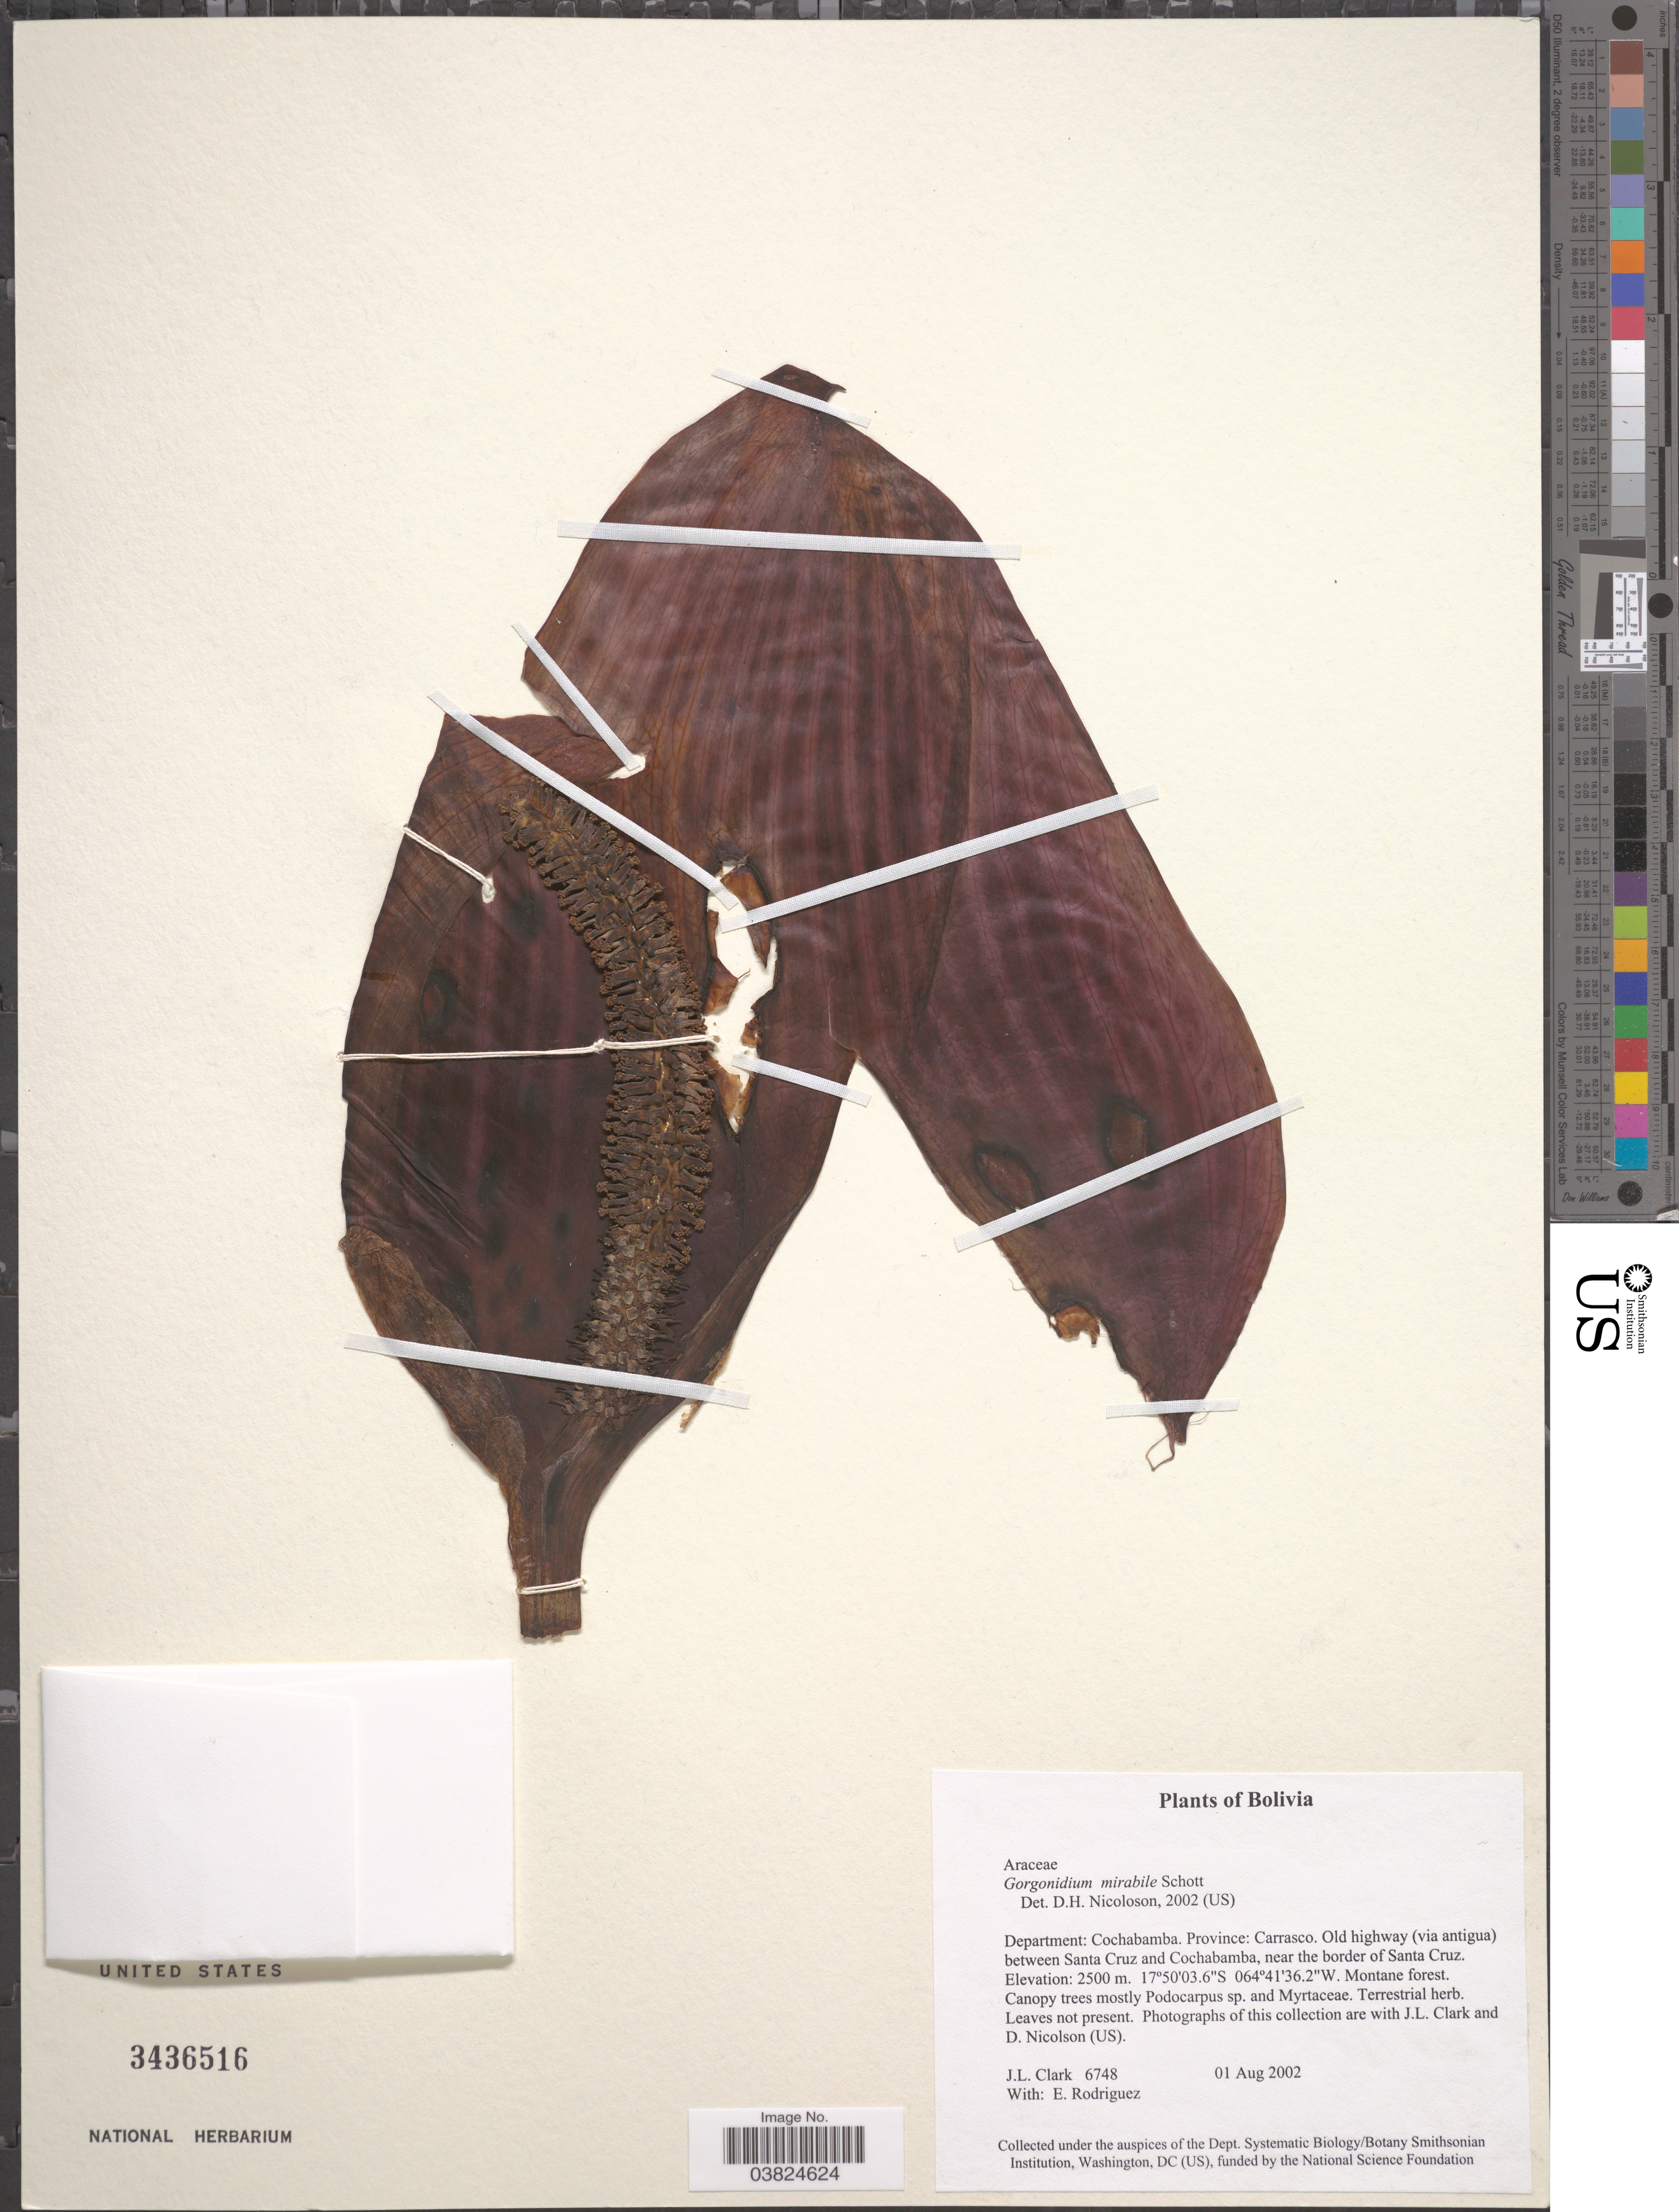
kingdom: Plantae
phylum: Tracheophyta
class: Liliopsida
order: Alismatales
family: Araceae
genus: Gorgonidium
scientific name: Gorgonidium mirabile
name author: Schott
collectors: J. L. Clark & E. Rodriguez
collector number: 6748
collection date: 2002-08-01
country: Bolivia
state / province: Cochabamba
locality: Department: Cochabamba. Province: Carrasco. Old highway (via antigua) between Santa Cruz and Cochabamba, near the border of Santa Cruz.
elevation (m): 2500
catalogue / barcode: US 3436516